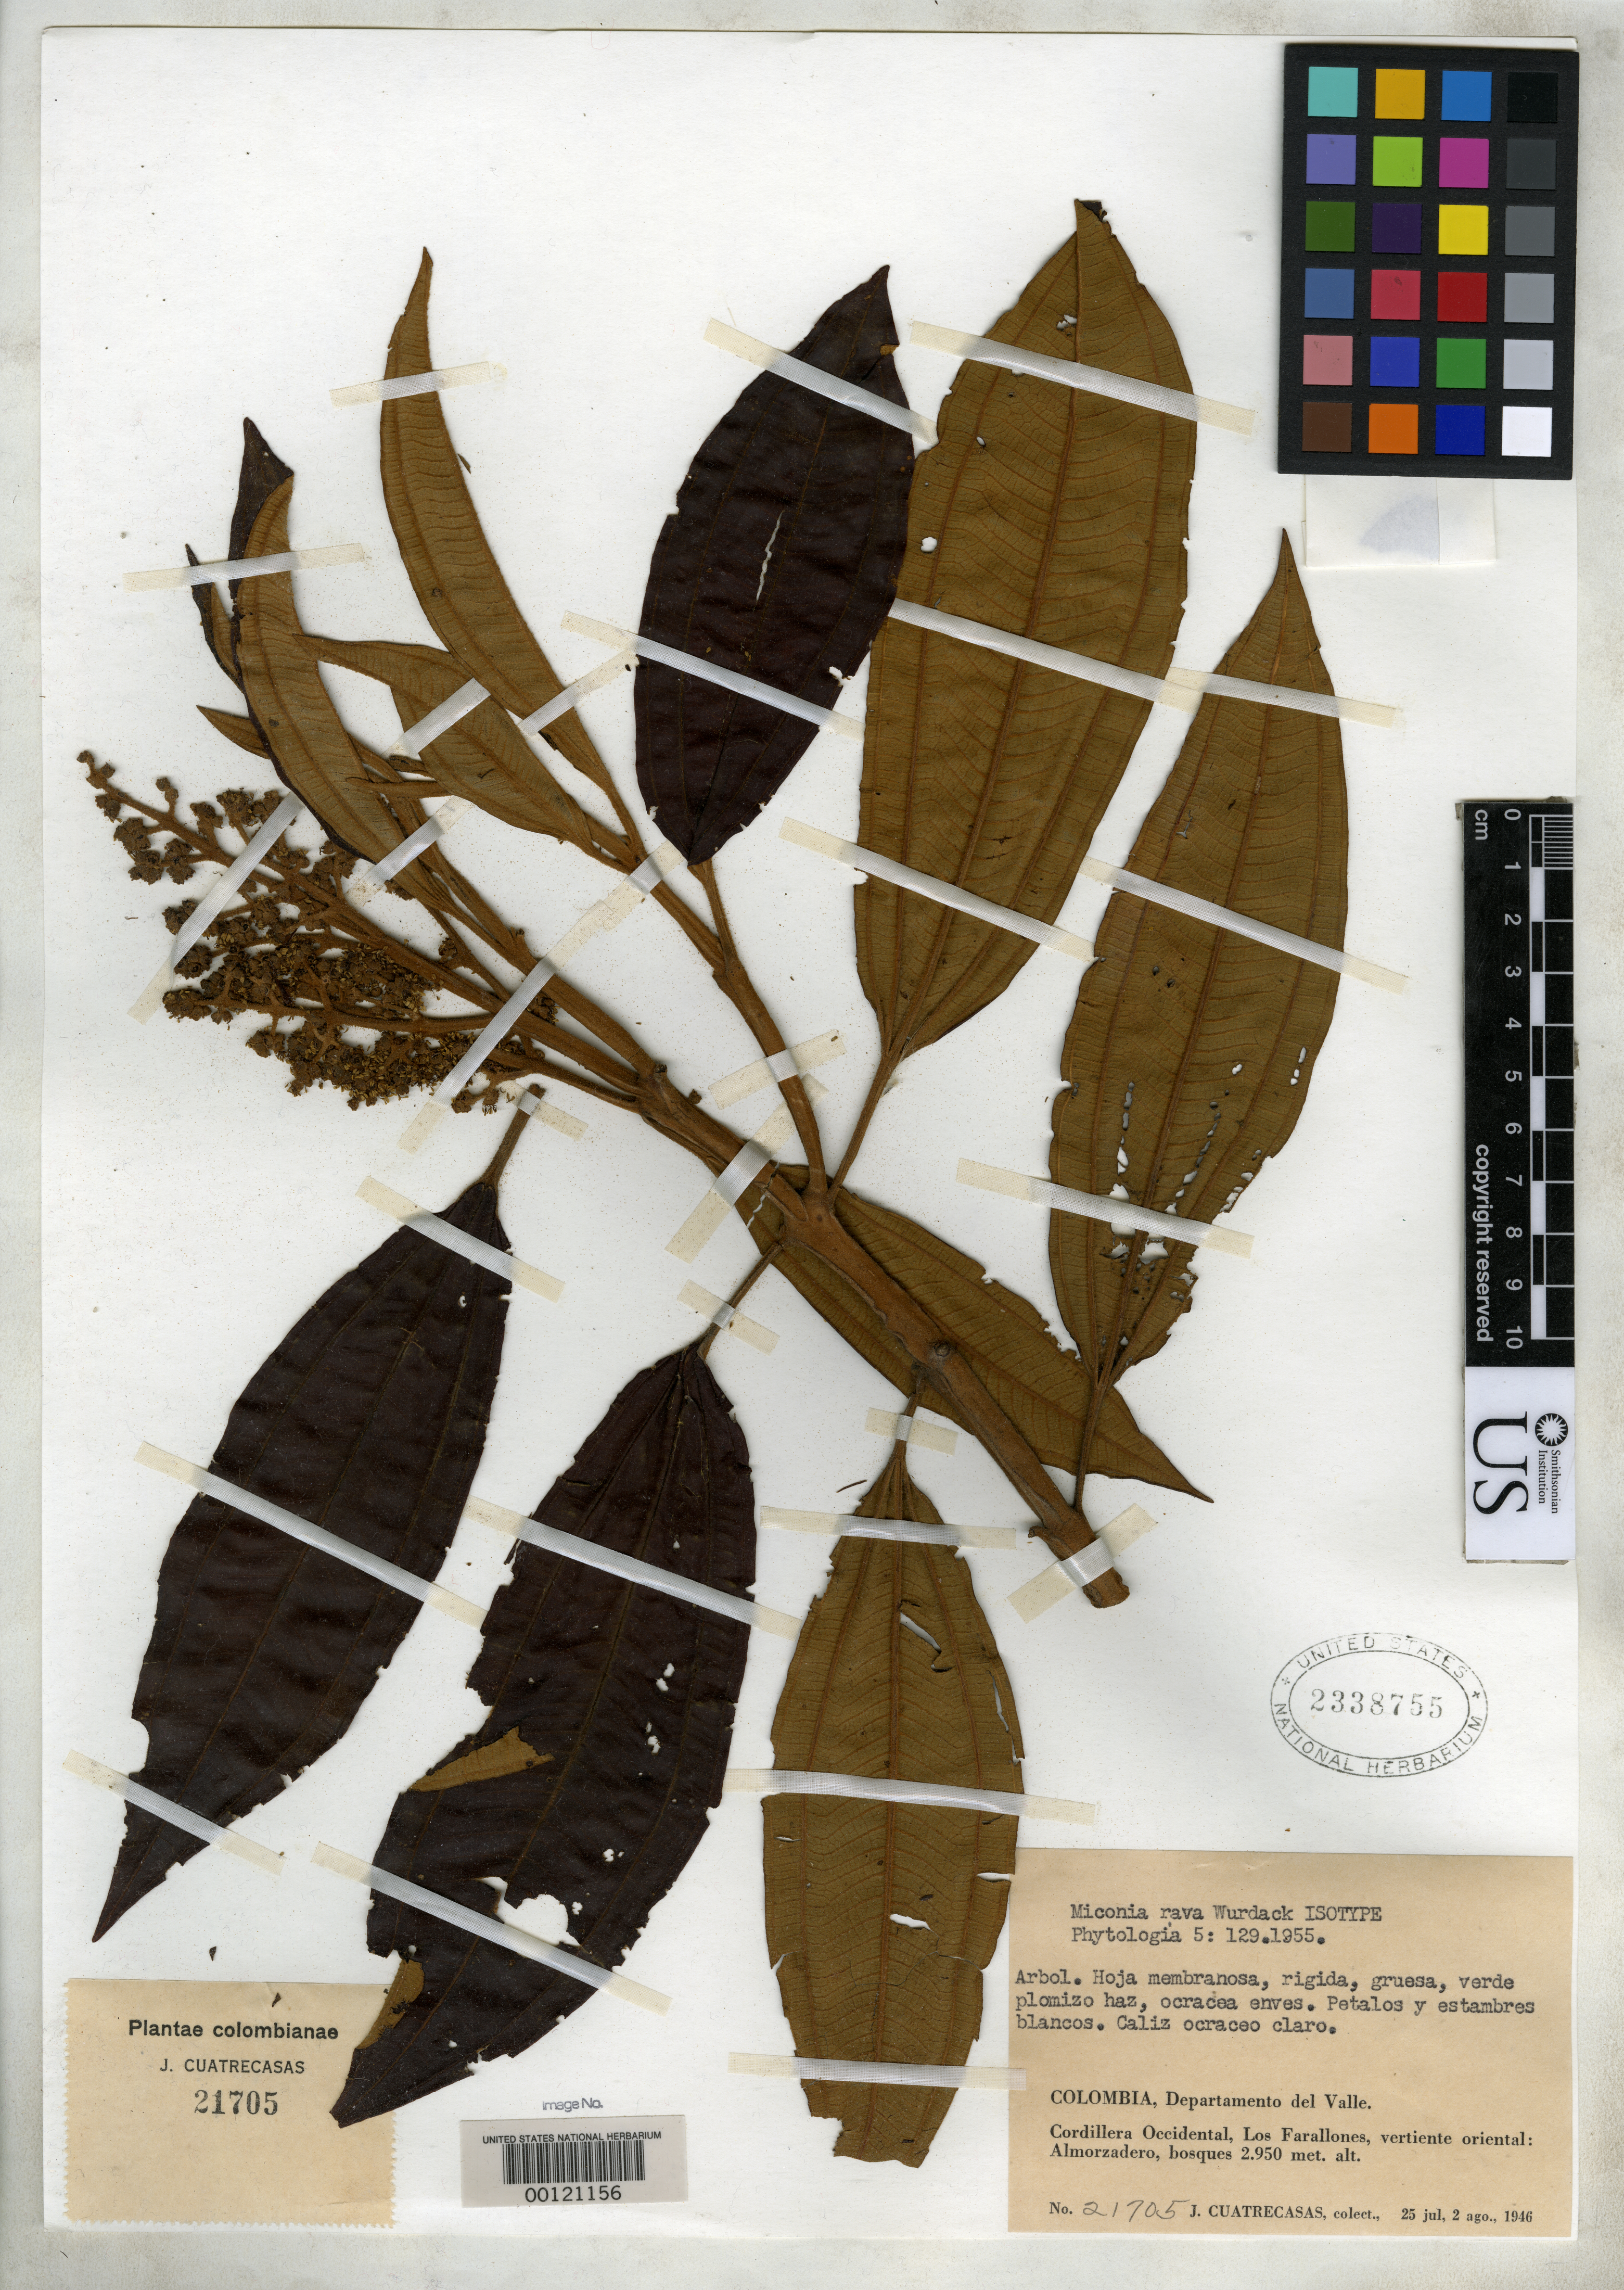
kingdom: Plantae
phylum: Tracheophyta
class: Magnoliopsida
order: Myrtales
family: Melastomataceae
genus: Miconia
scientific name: Miconia rava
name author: Wurdack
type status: Isotype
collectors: J. Cuatrecasas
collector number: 21705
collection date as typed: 25 Jul 1946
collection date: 1946-07-25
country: Colombia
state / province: Valle del Cauca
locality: Los Farallones, Almonzadero.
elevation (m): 2950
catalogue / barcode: US 2338755